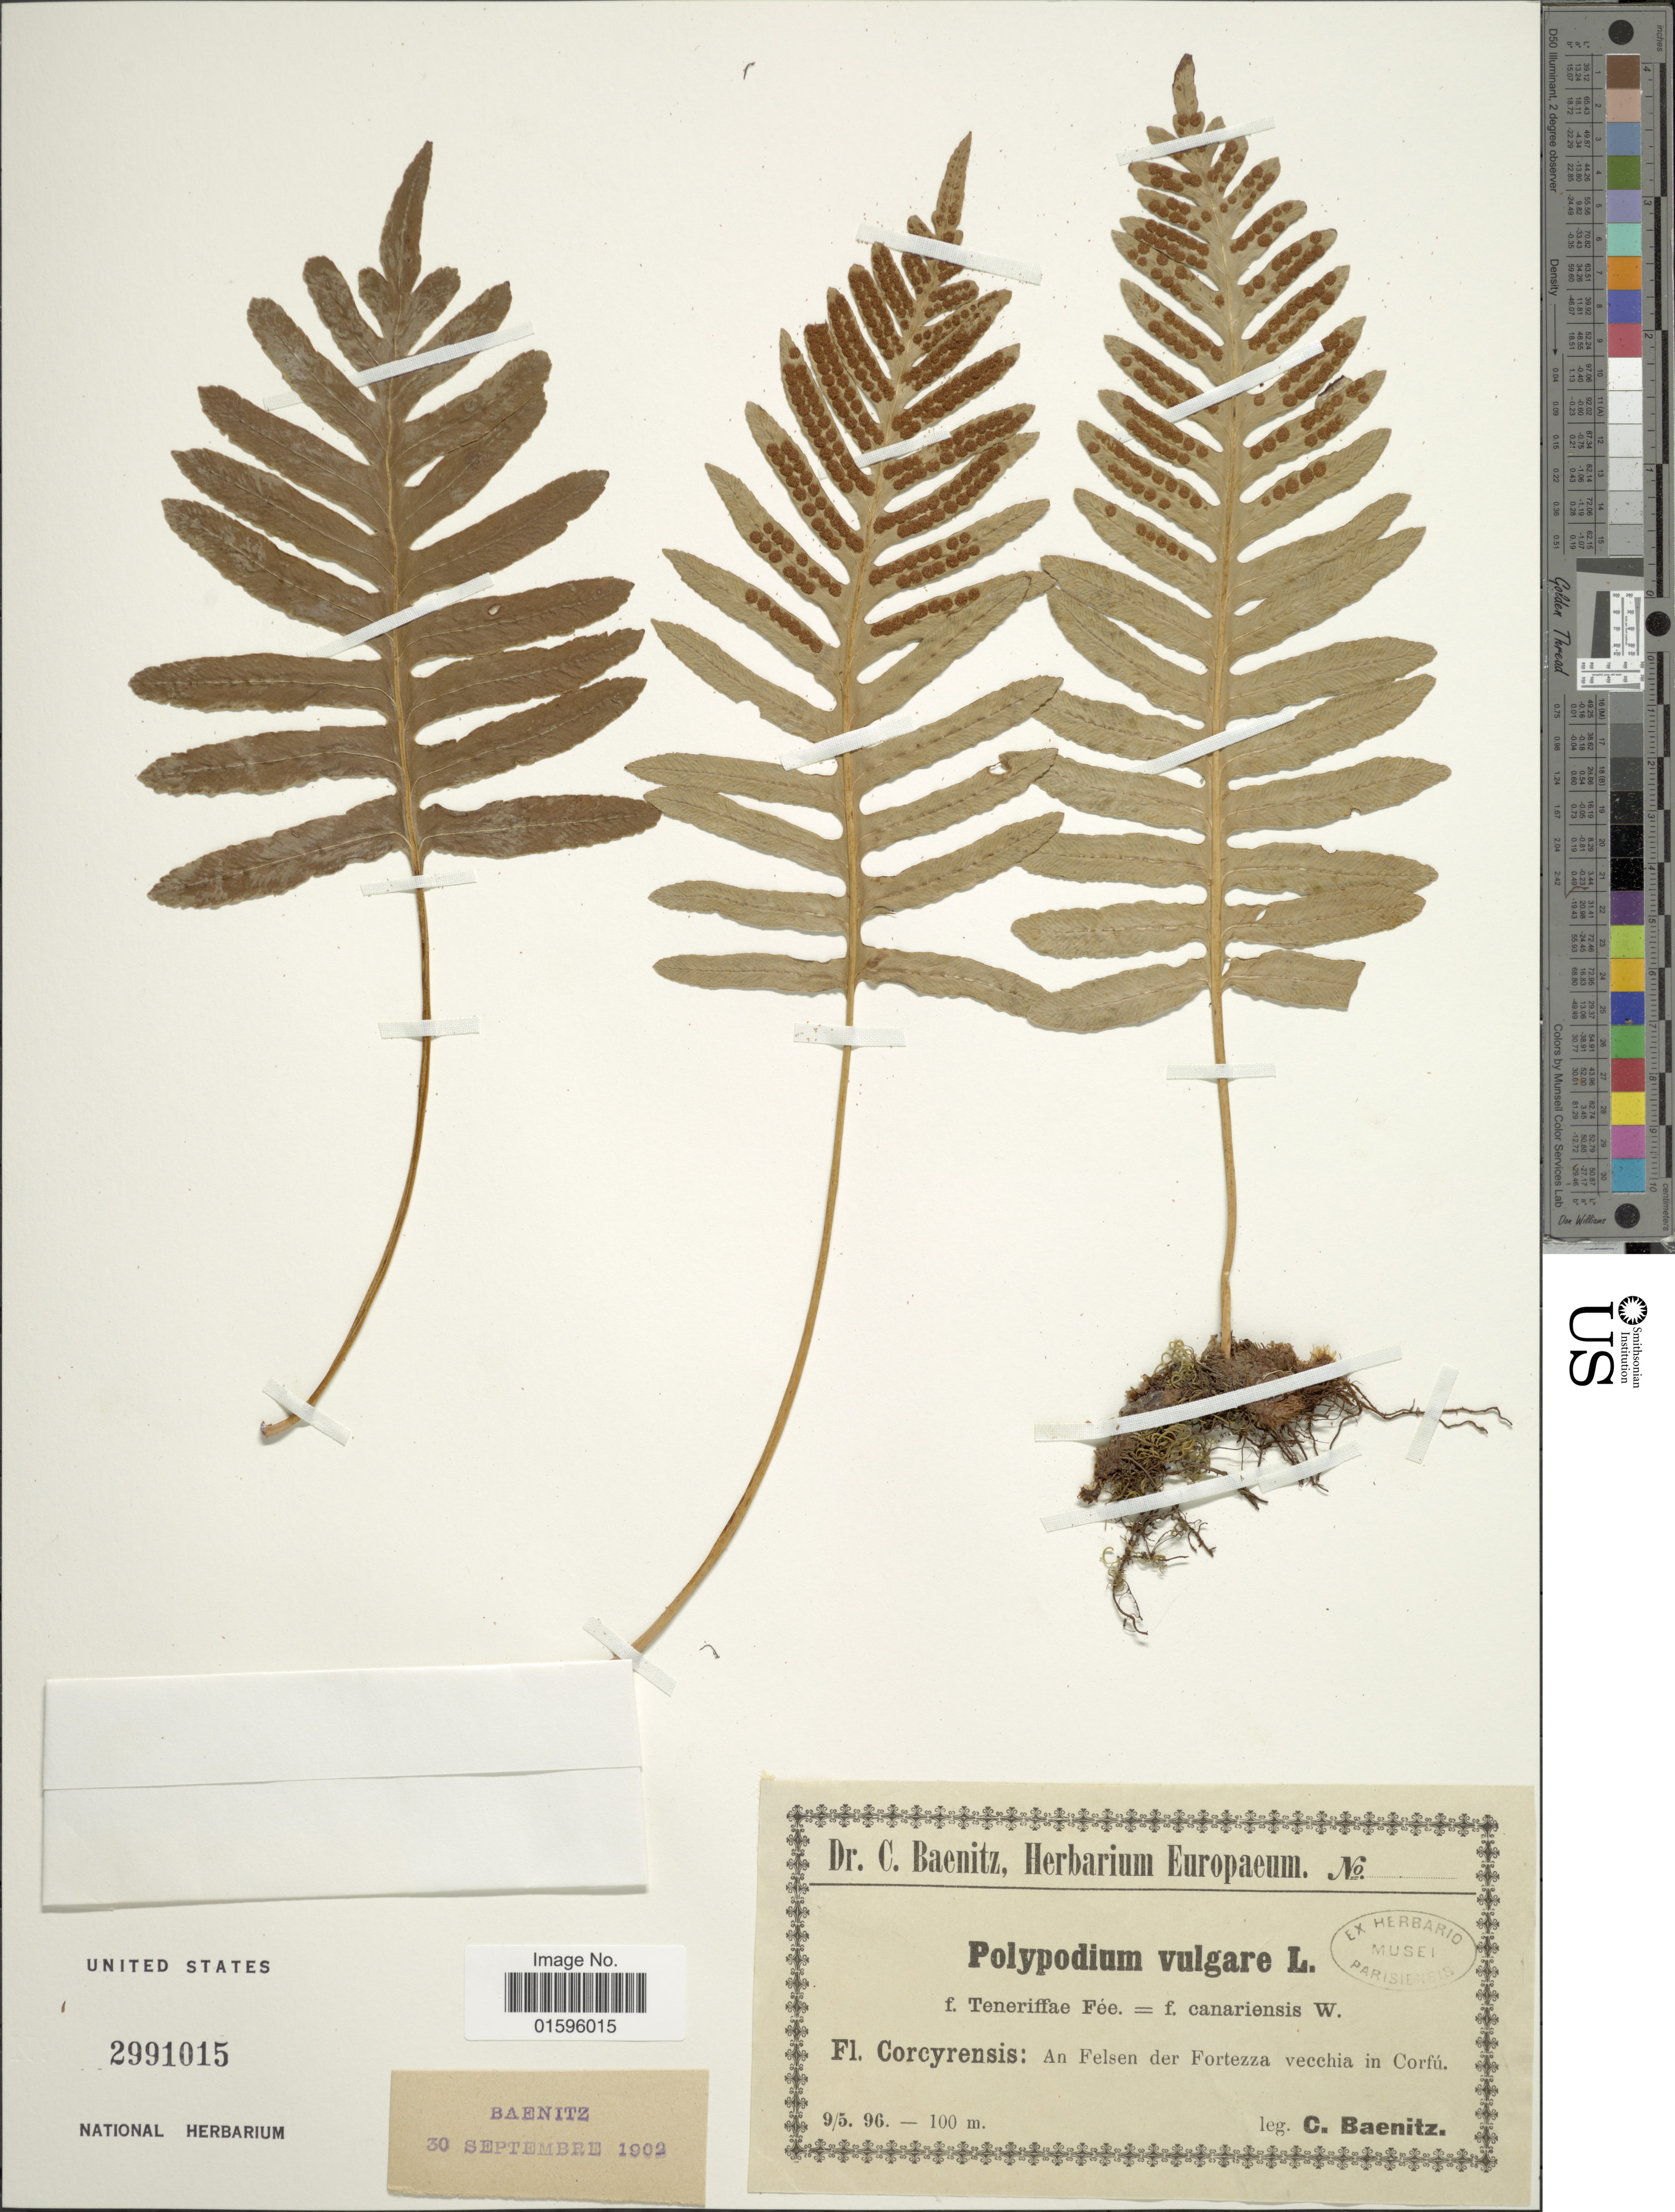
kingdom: Plantae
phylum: Tracheophyta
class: Polypodiopsida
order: Polypodiales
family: Polypodiaceae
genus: Polypodium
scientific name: Polypodium vulgare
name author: L.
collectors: C. G. Baenitz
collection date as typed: Transcribed d/m/y: 9/5/96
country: Greece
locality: Corcyrensis: an Felsen der Fortezza vecchia in Corfu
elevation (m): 100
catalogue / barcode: US 2991015